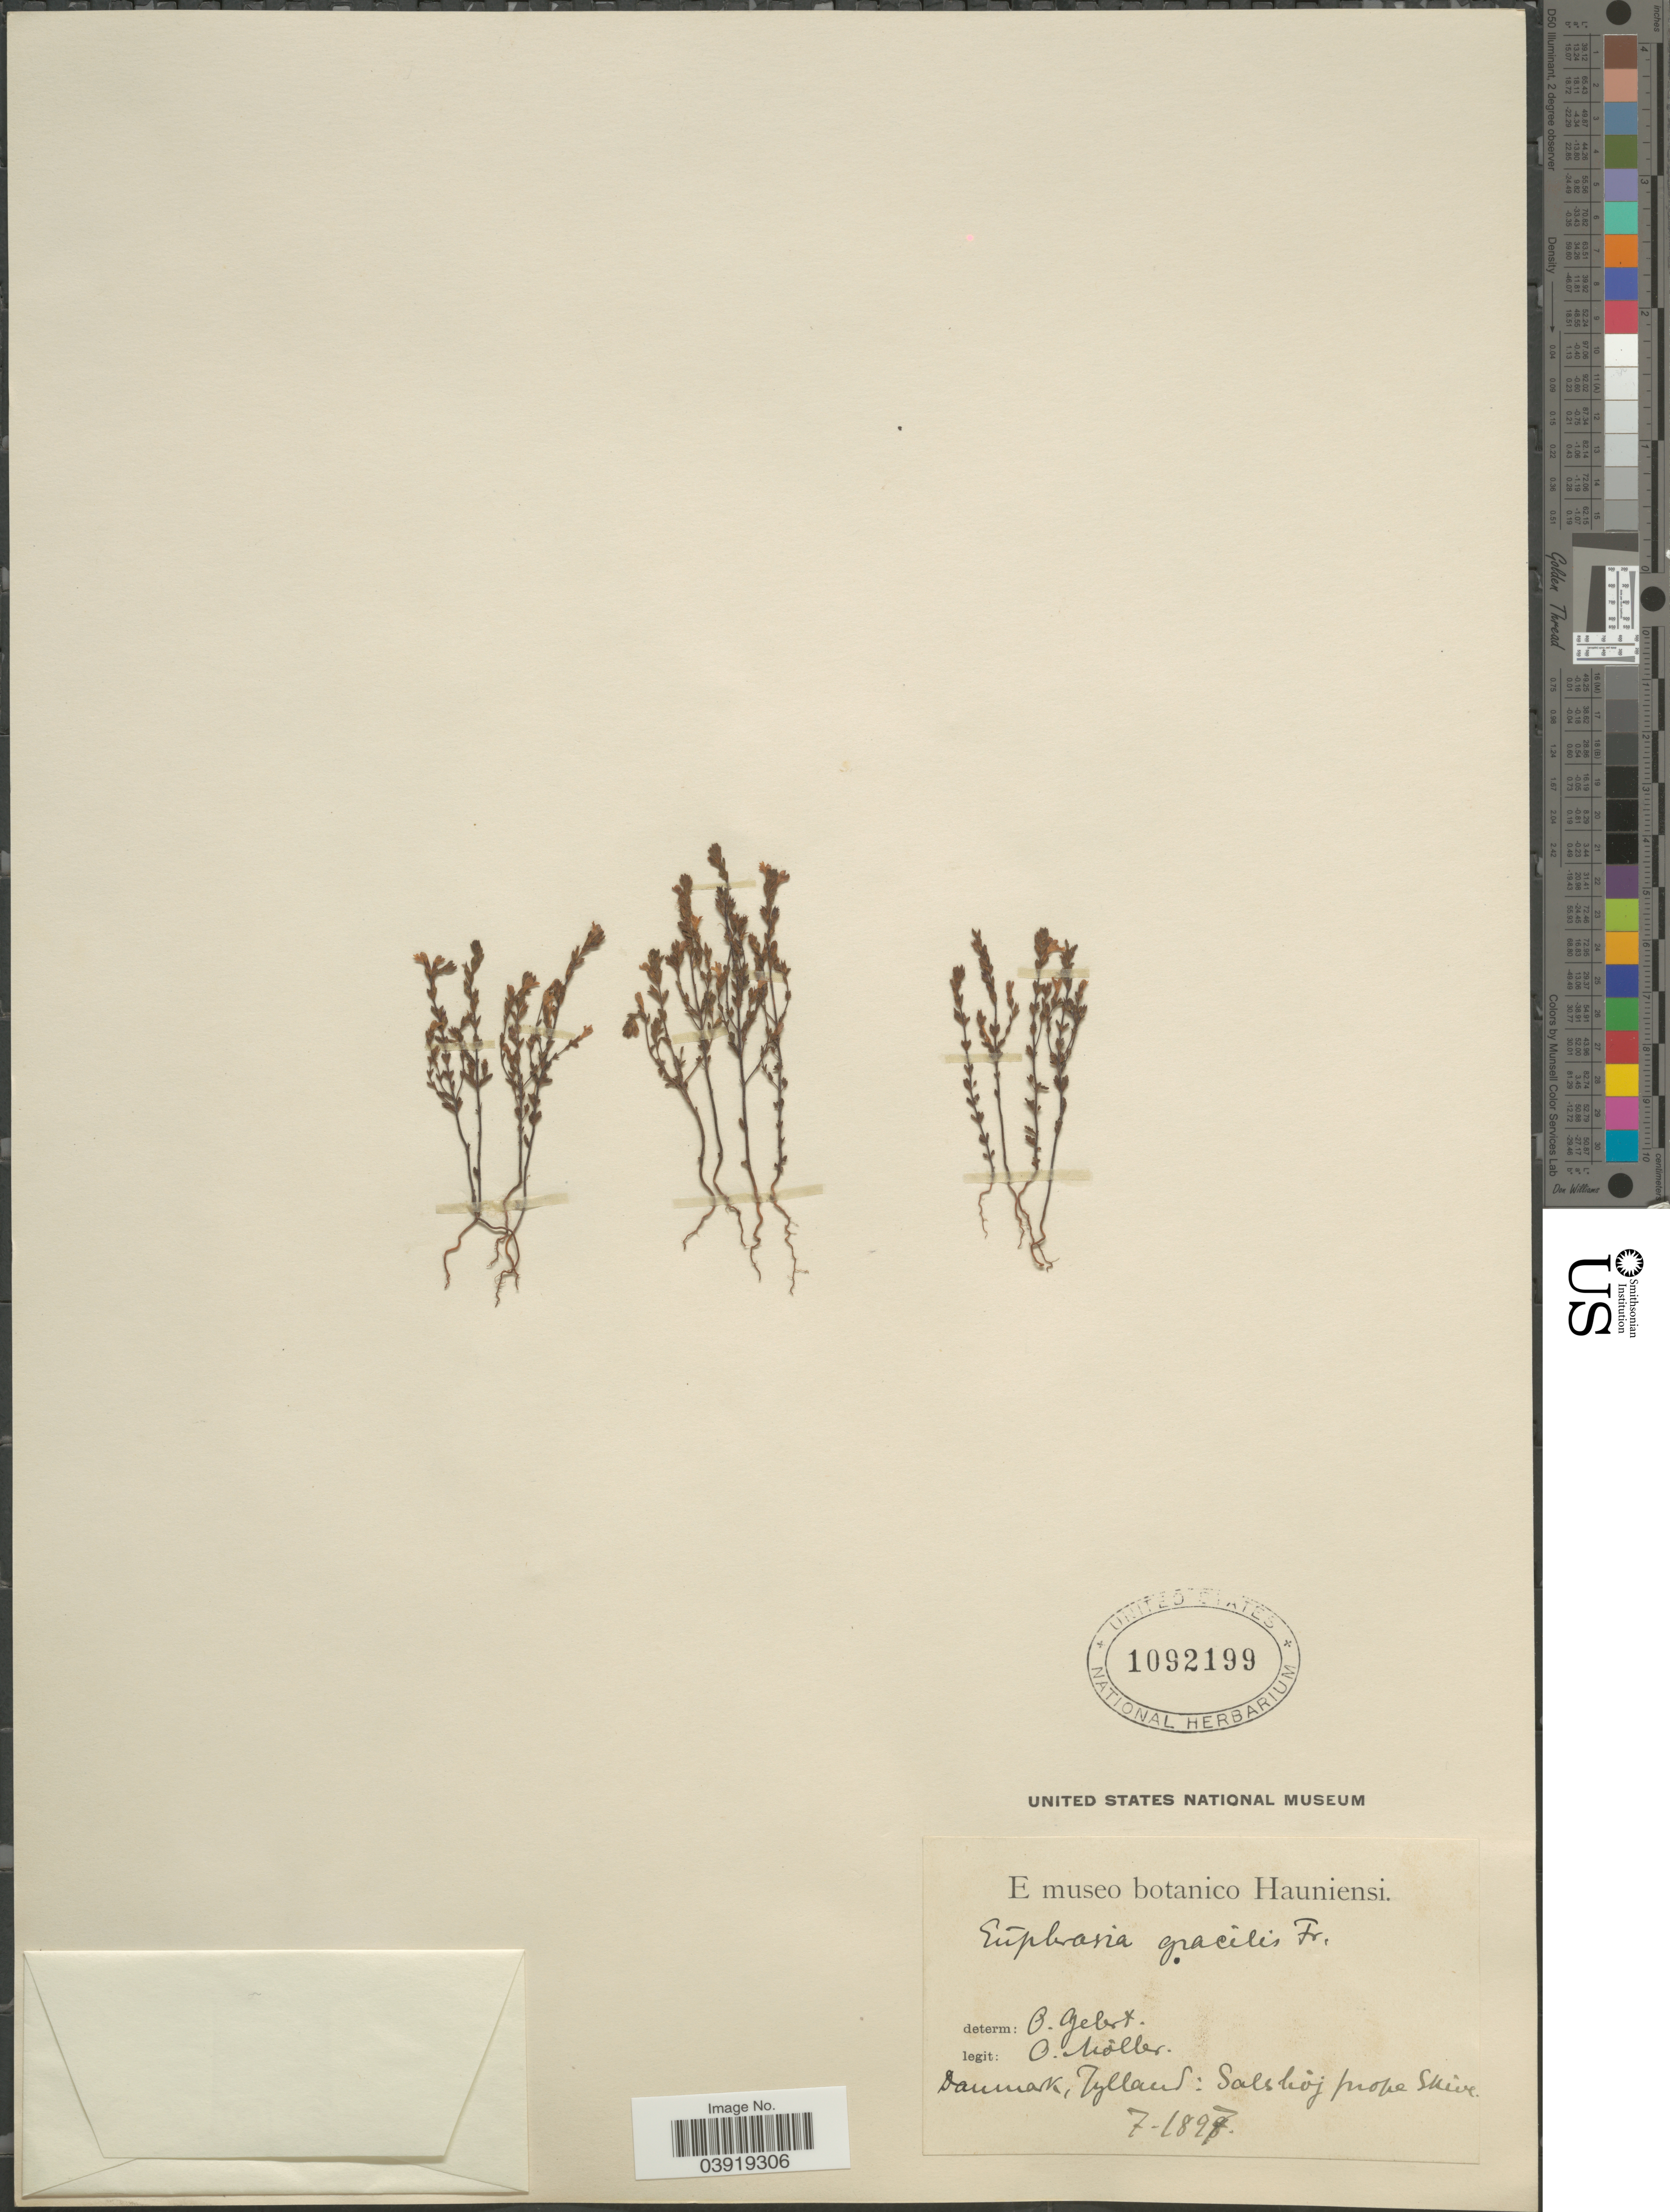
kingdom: Plantae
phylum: Tracheophyta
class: Magnoliopsida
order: Lamiales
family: Orobanchaceae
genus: Euphrasia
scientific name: Euphrasia gracilis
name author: (Fr.) Fr.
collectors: O. Möller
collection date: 1897-07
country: Denmark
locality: Danmark, Jylland: Salshöj prope Skive.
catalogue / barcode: US 1092199